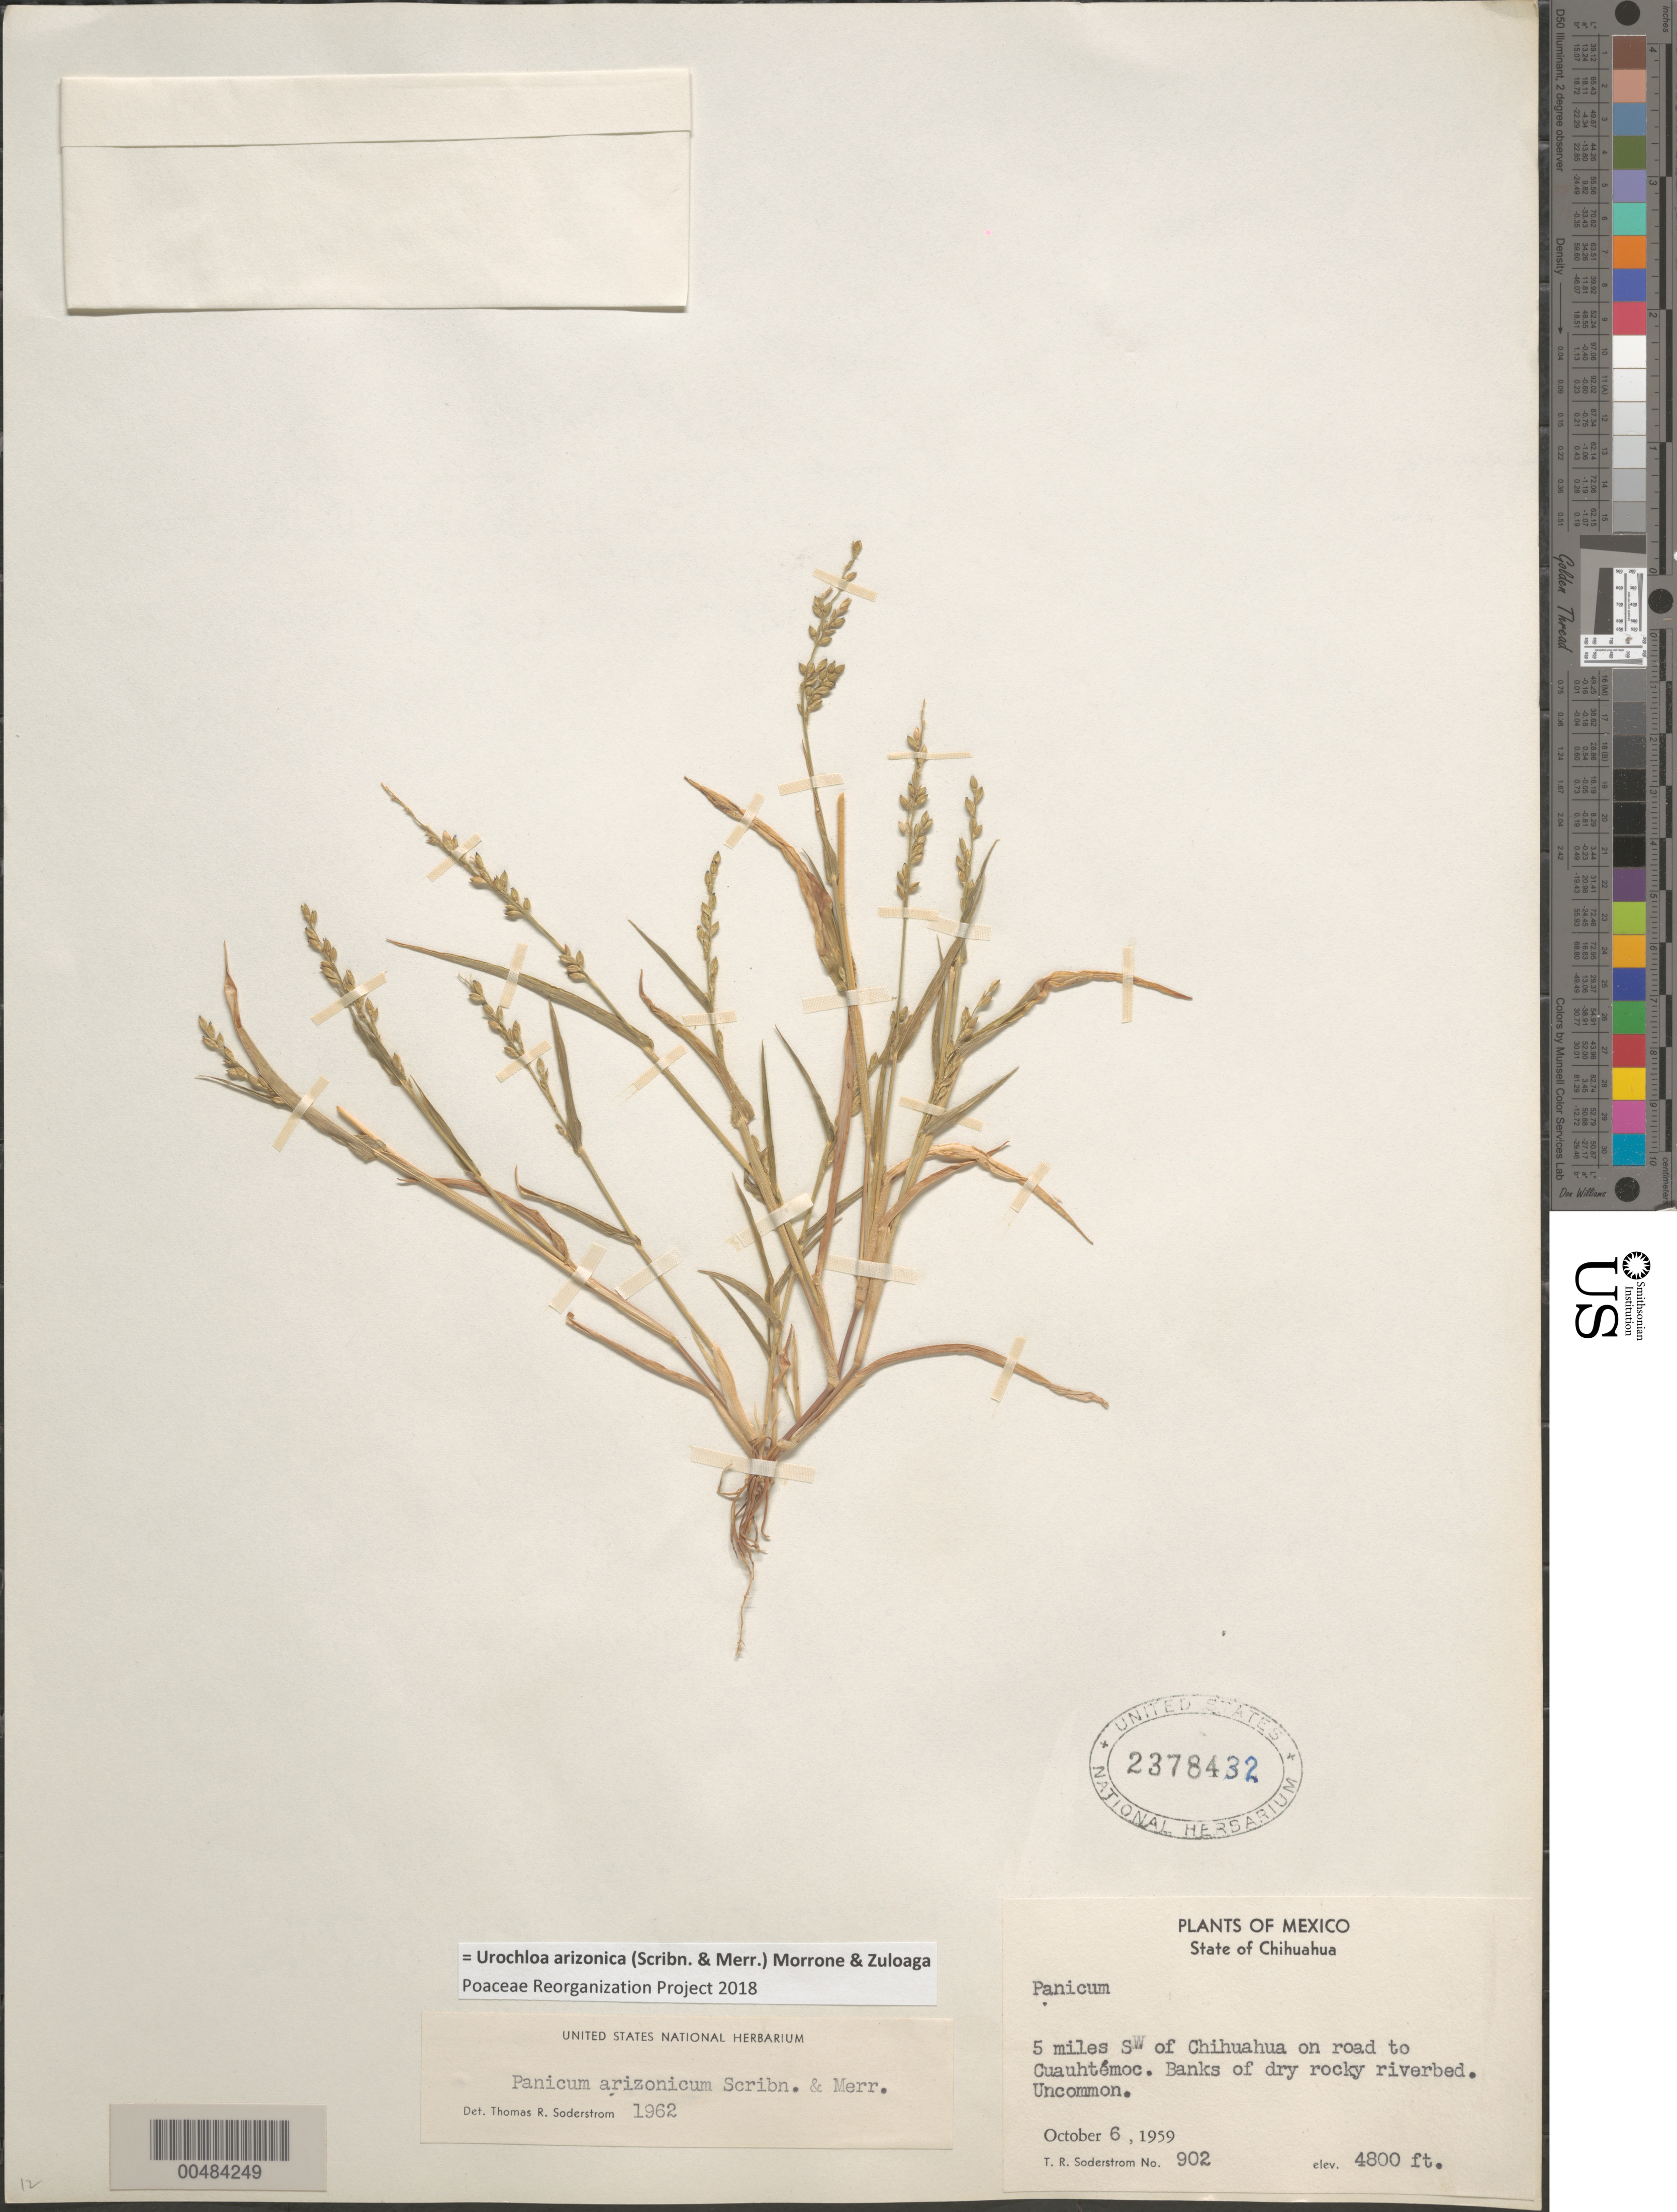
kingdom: Plantae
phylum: Tracheophyta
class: Liliopsida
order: Poales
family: Poaceae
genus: Brachiaria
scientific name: Brachiaria arizonicum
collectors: T. R. Soderstrom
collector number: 902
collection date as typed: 6 Oct 1959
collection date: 1959-10-06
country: Mexico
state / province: Chihuahua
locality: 5 mi SW of Chihuahua on road to Cuauhtémoc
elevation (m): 1463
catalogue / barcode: US 2378432